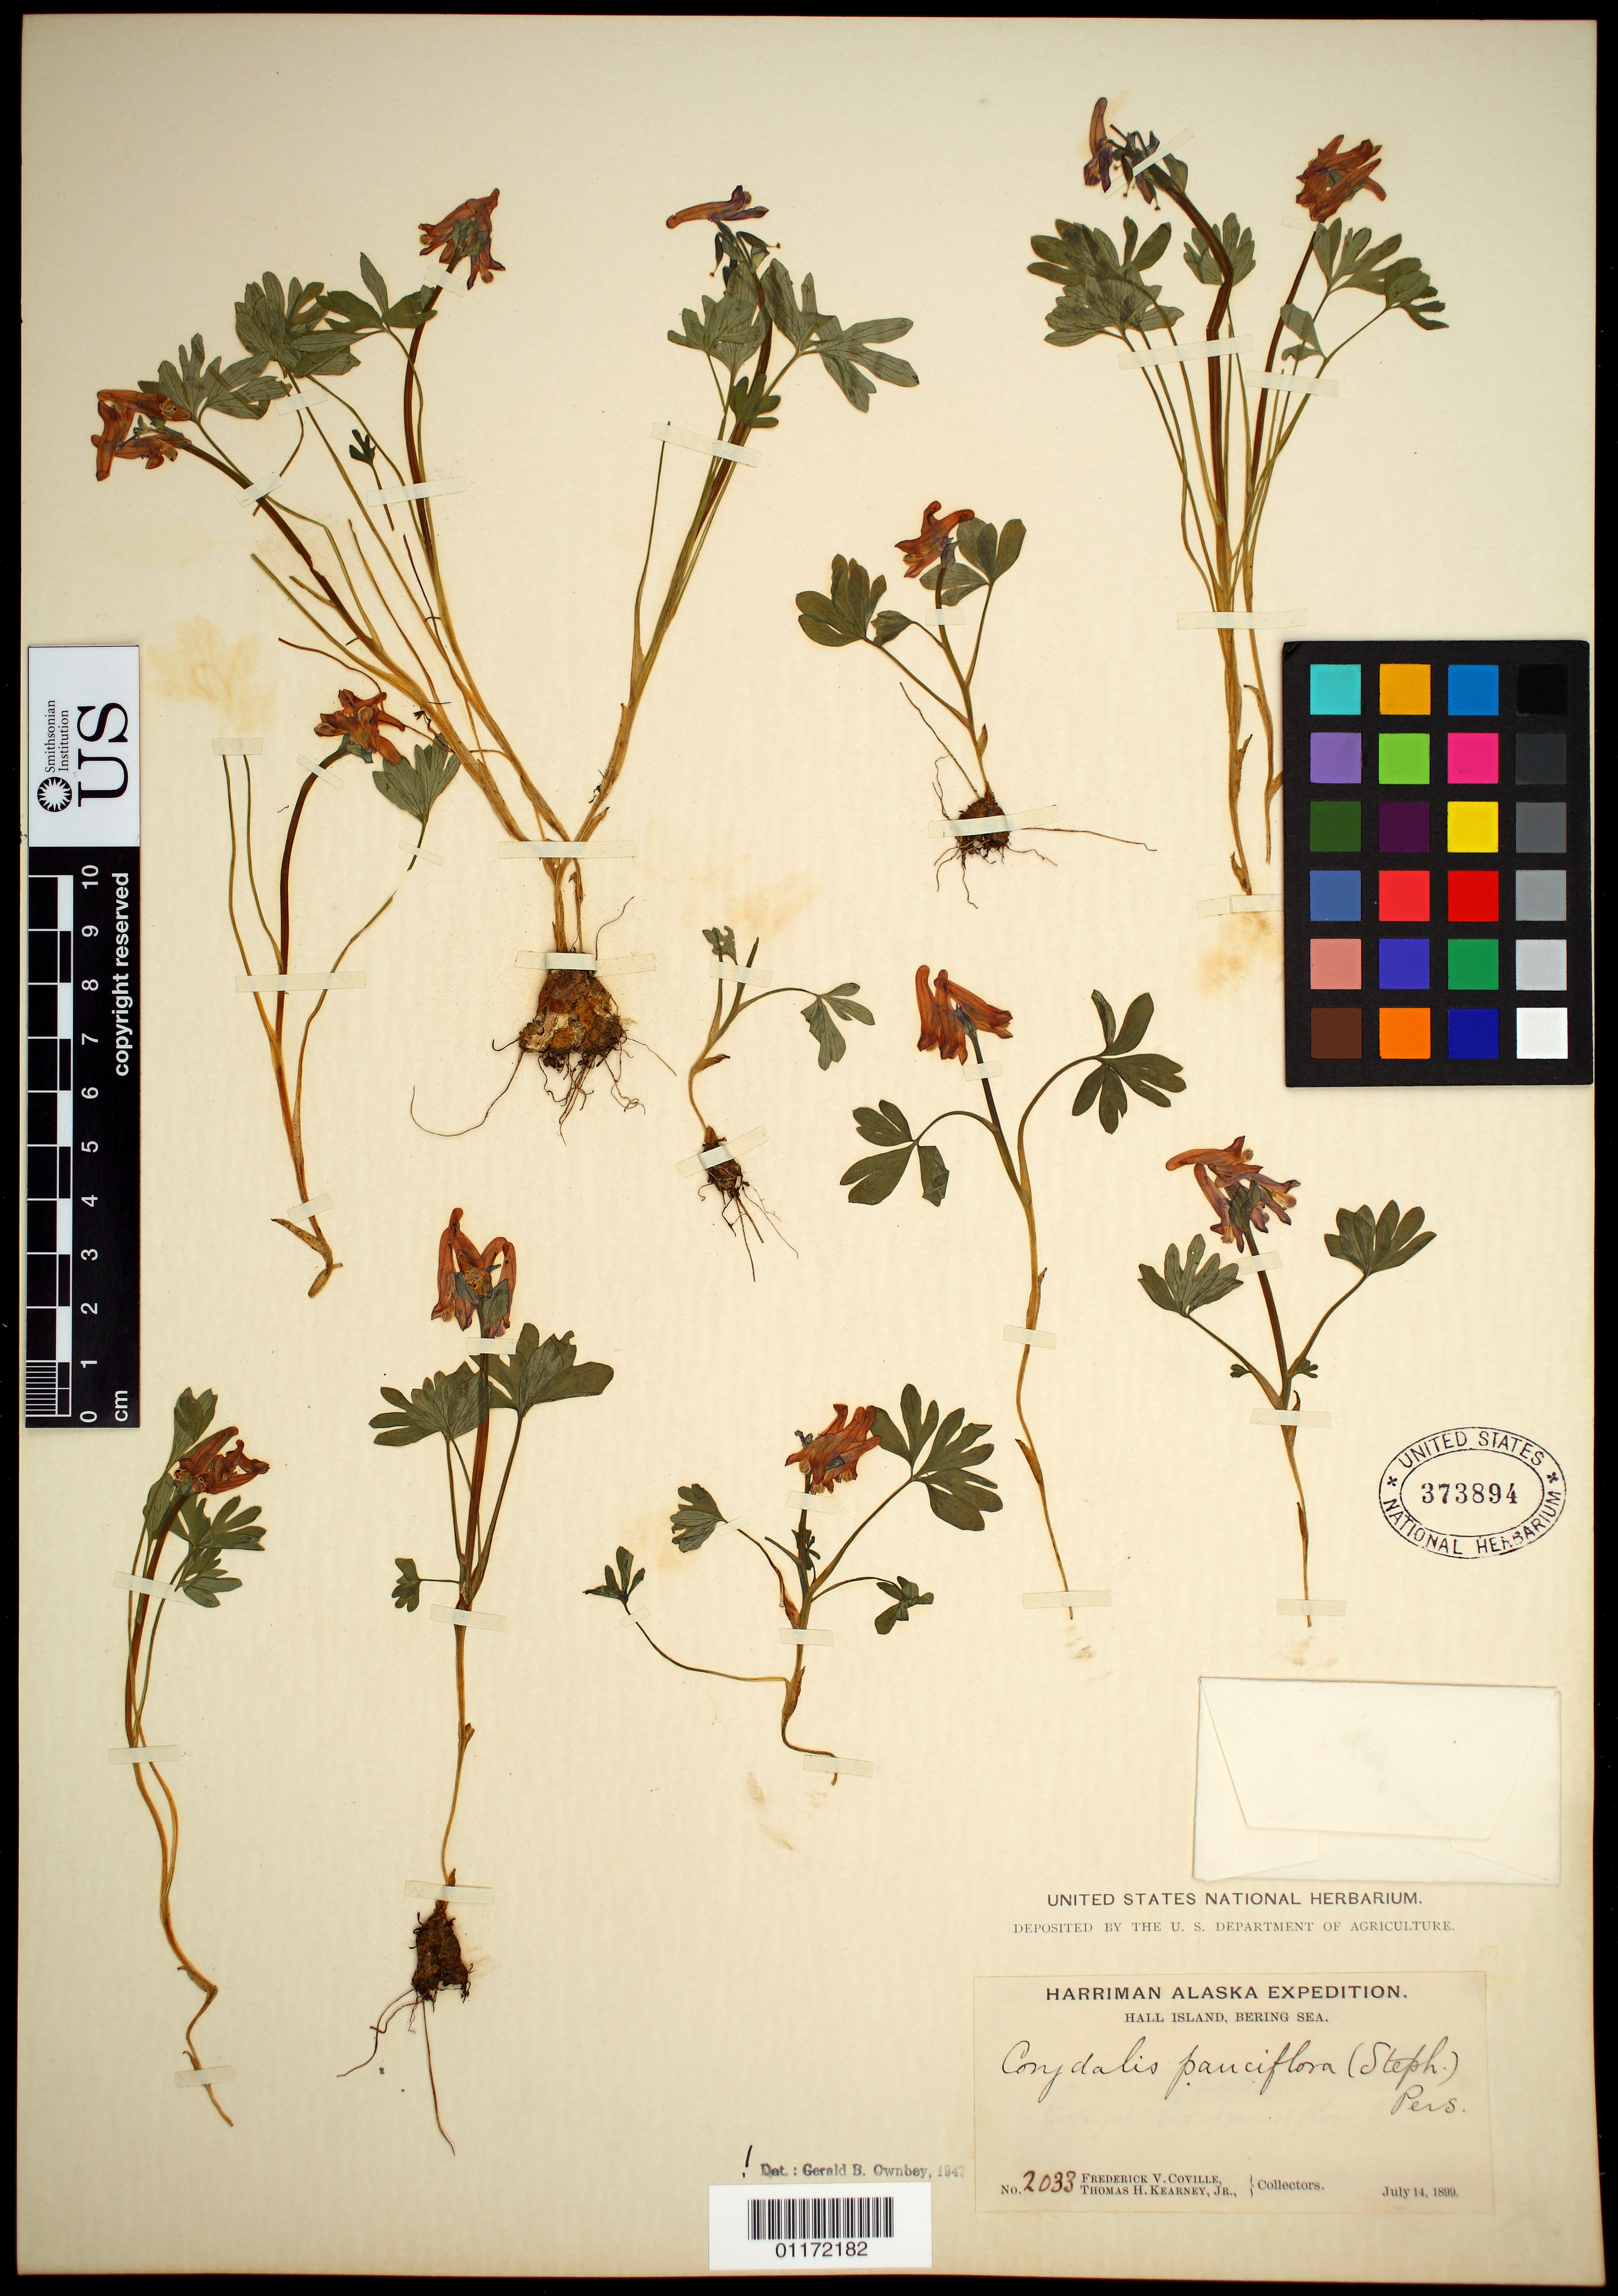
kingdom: Plantae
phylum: Tracheophyta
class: Magnoliopsida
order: Ranunculales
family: Papaveraceae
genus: Corydalis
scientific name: Corydalis pauciflora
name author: (Stephan) Pers.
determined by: Ownbey, G. B.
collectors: F. V. Coville & T. H. Kearney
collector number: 2033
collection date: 1899-07-14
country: United States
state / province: Alaska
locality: Hall Island, Bering Sea.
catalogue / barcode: US 373894